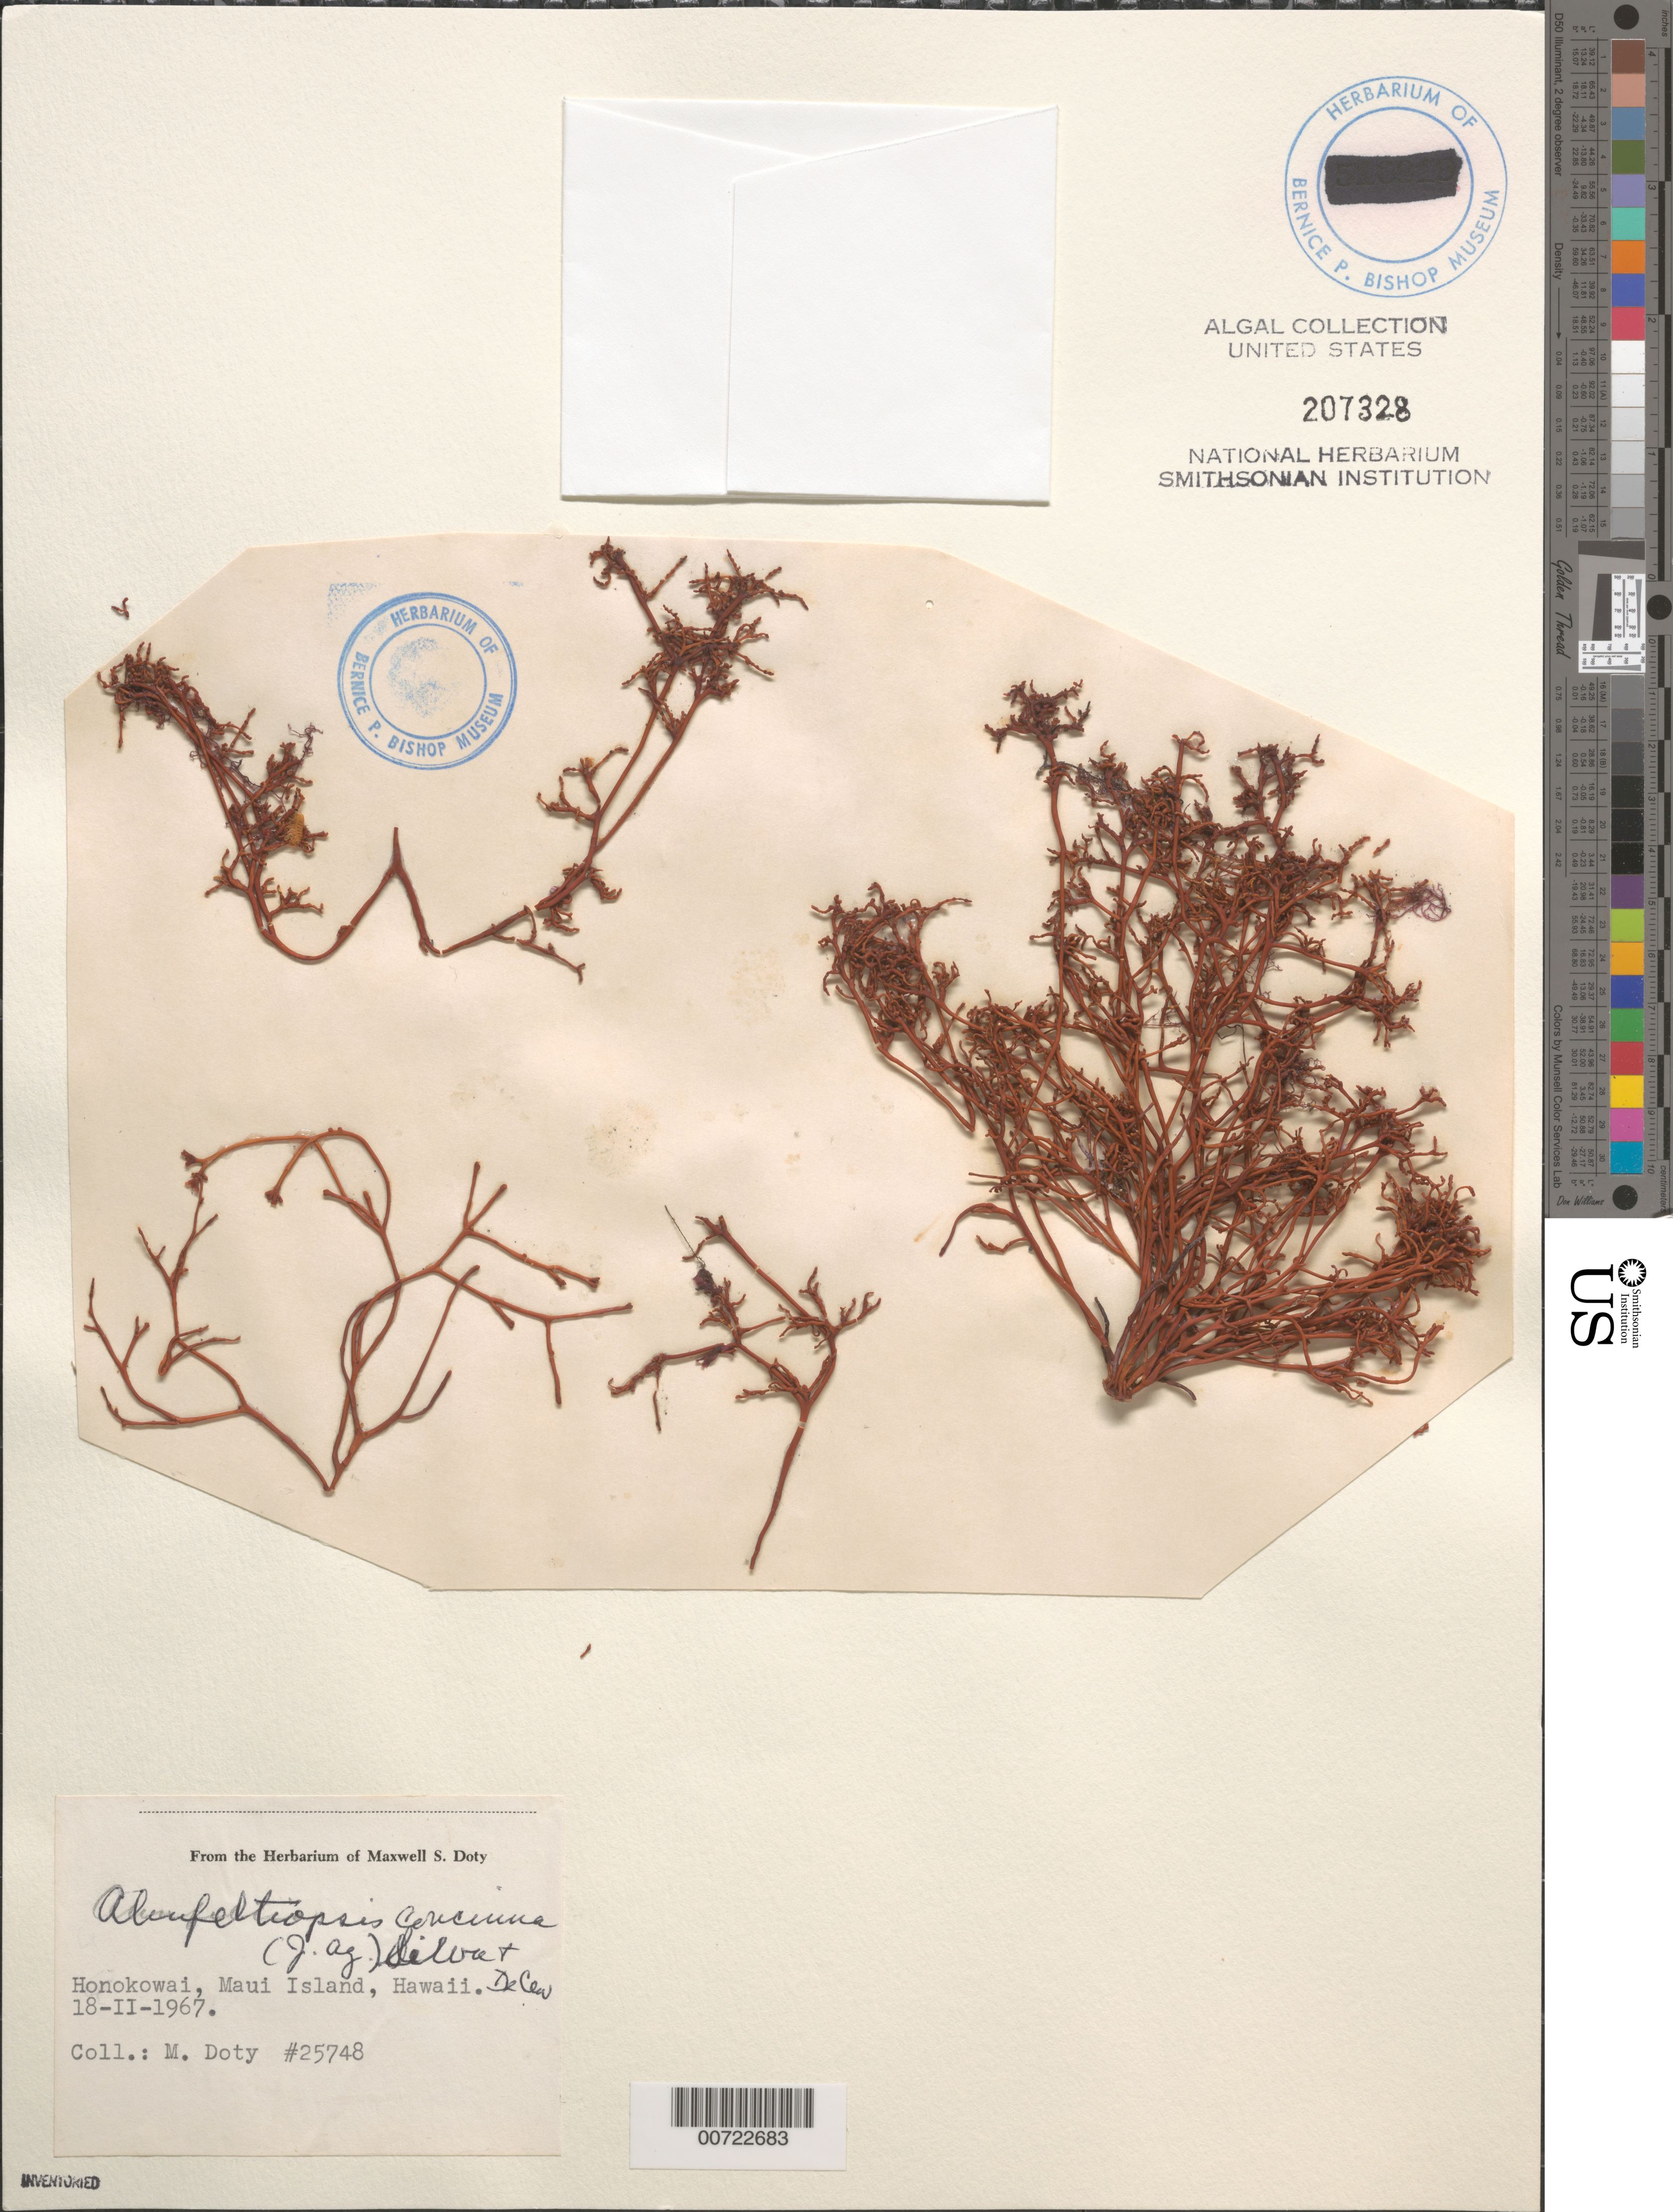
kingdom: Plantae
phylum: Rhodophyta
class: Florideophyceae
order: Gigartinales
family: Phyllophoraceae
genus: Gymnogongrus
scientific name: Gymnogongrus durvillei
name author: (Bory) M.S.Calderon & S.M. Boo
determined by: Algae name updating Project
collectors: M. S. Doty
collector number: MSD 25748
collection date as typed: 18 Feb 1967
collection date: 1967-02-18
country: United States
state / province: Hawaii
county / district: Maui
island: Maui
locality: Honokowai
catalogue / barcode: US 207328